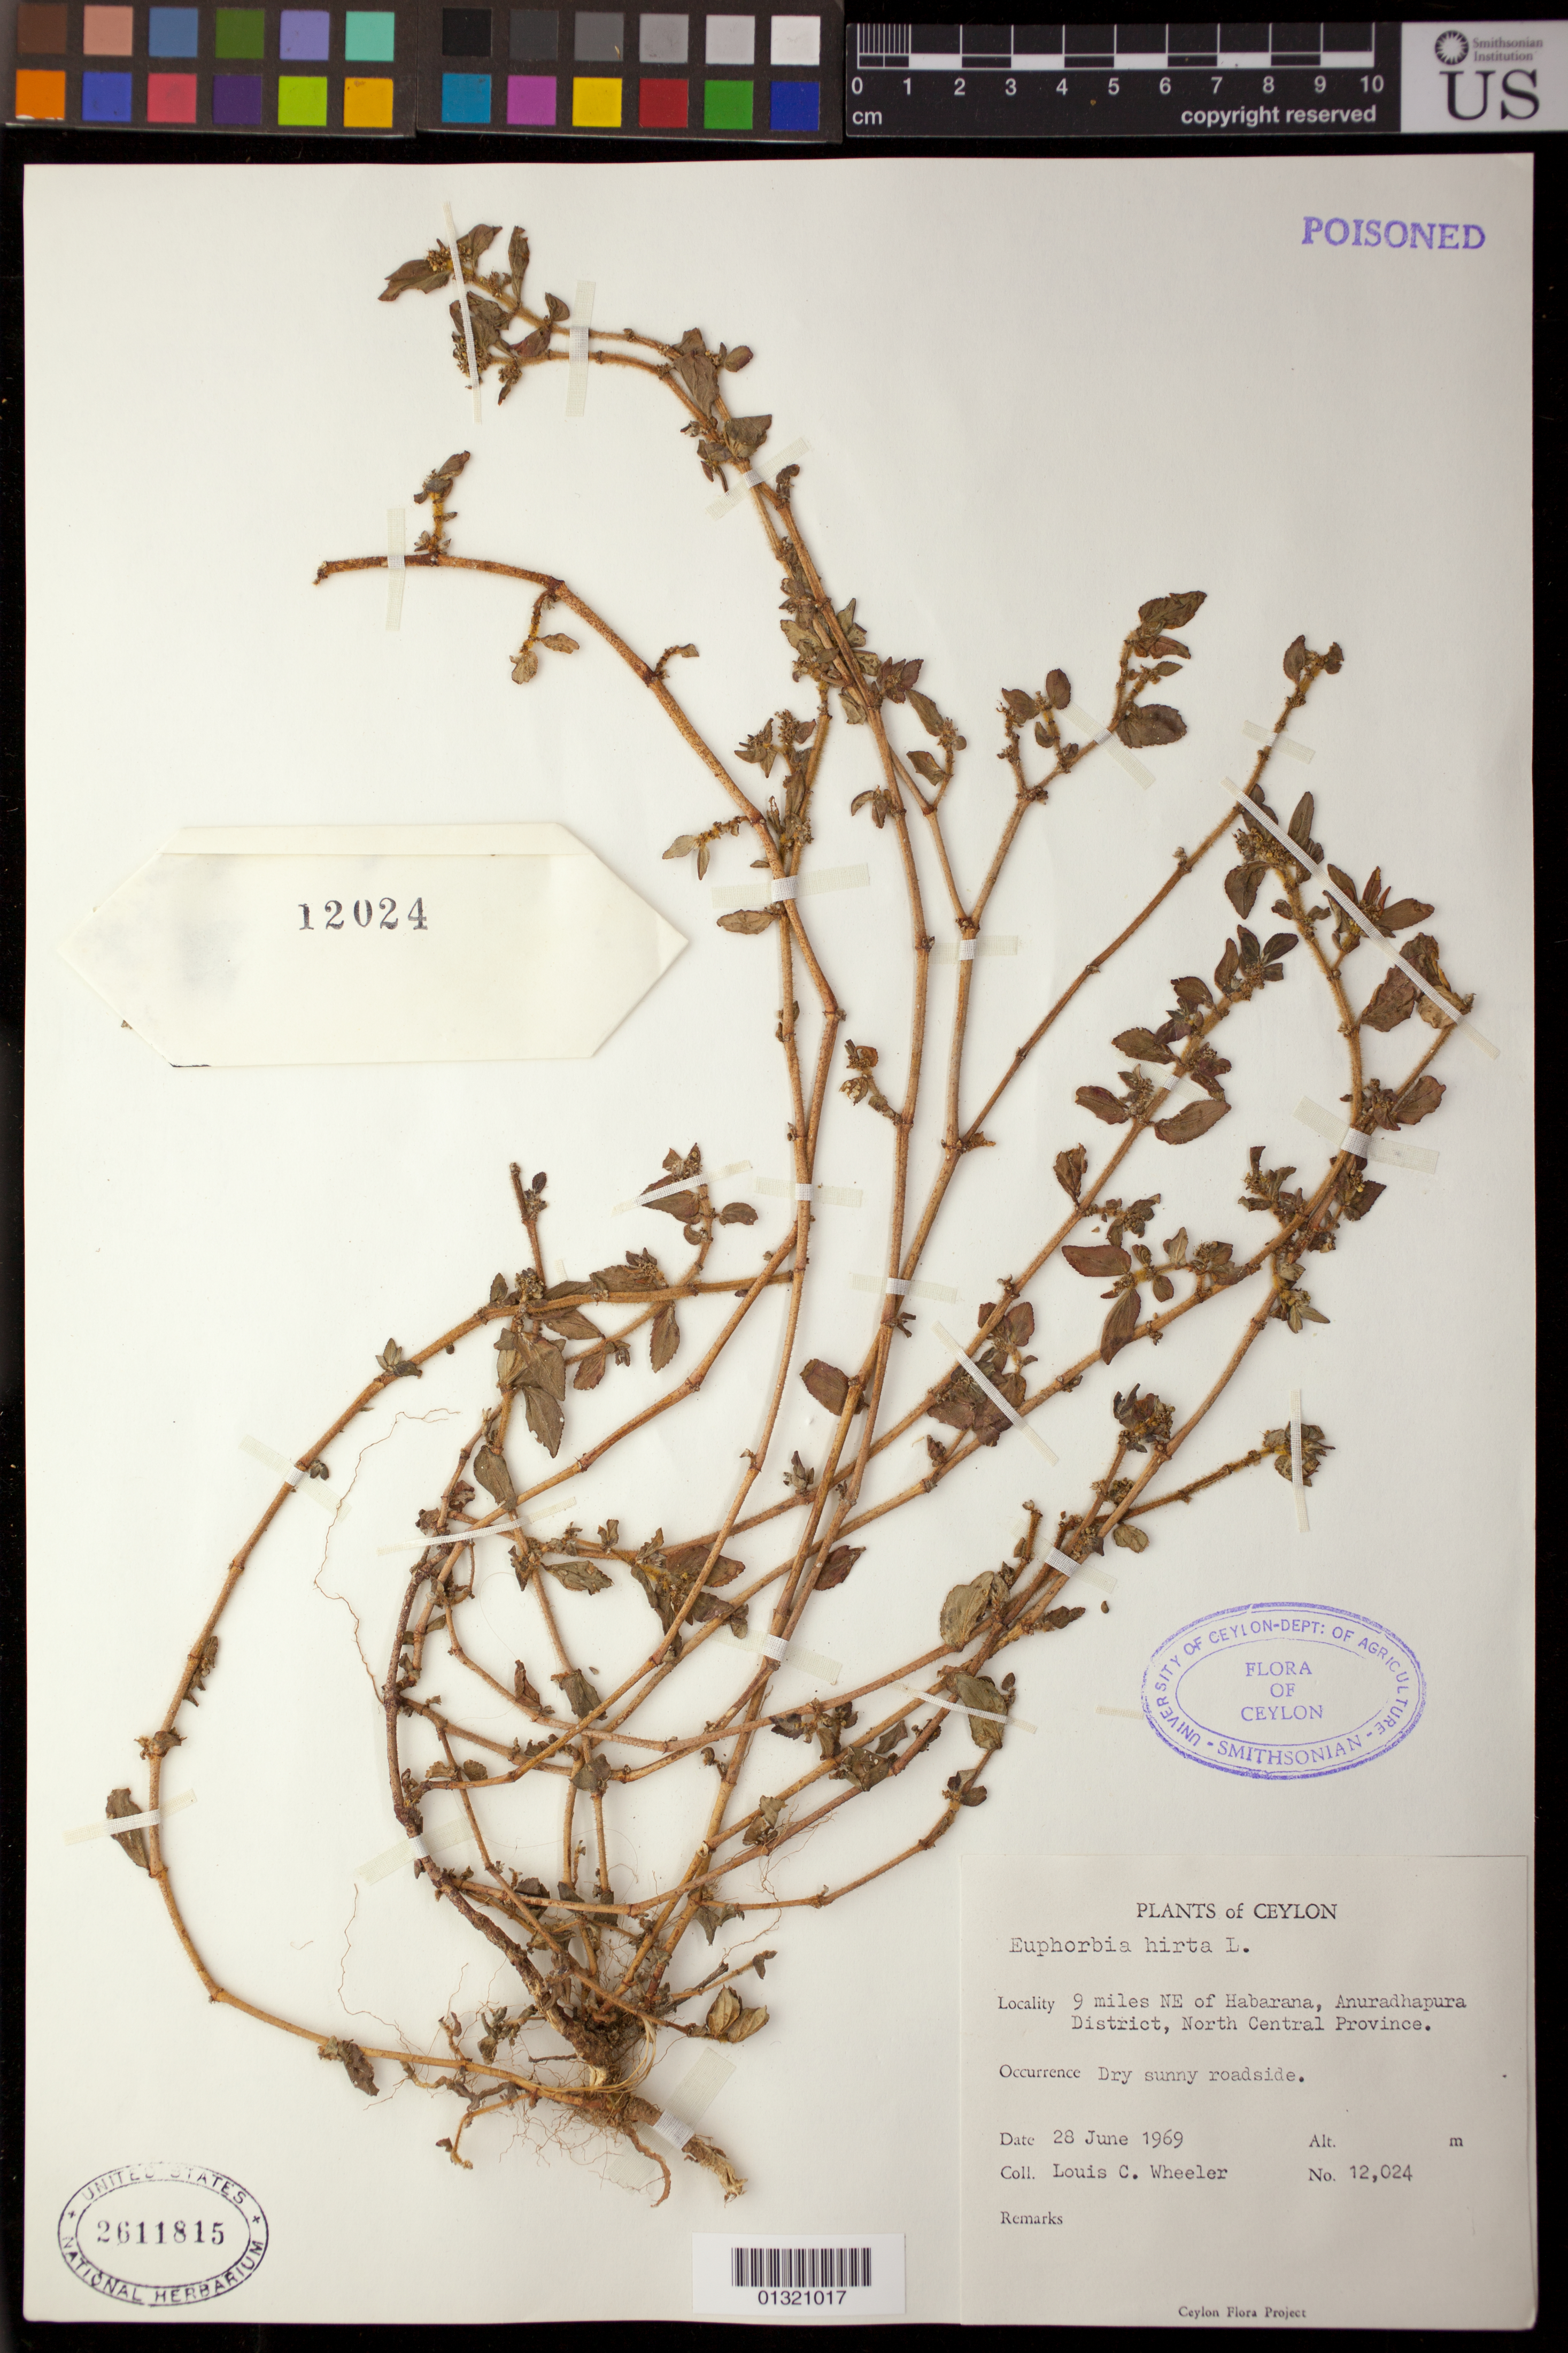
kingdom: Plantae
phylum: Tracheophyta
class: Magnoliopsida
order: Malpighiales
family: Euphorbiaceae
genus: Euphorbia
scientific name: Euphorbia hirta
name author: L.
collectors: L. C. Wheeler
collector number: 12024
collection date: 1969-06-28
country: Sri Lanka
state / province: North Central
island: Ceylon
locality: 9 miles NE of Habarana, Anuradhapura District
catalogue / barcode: US 2611815